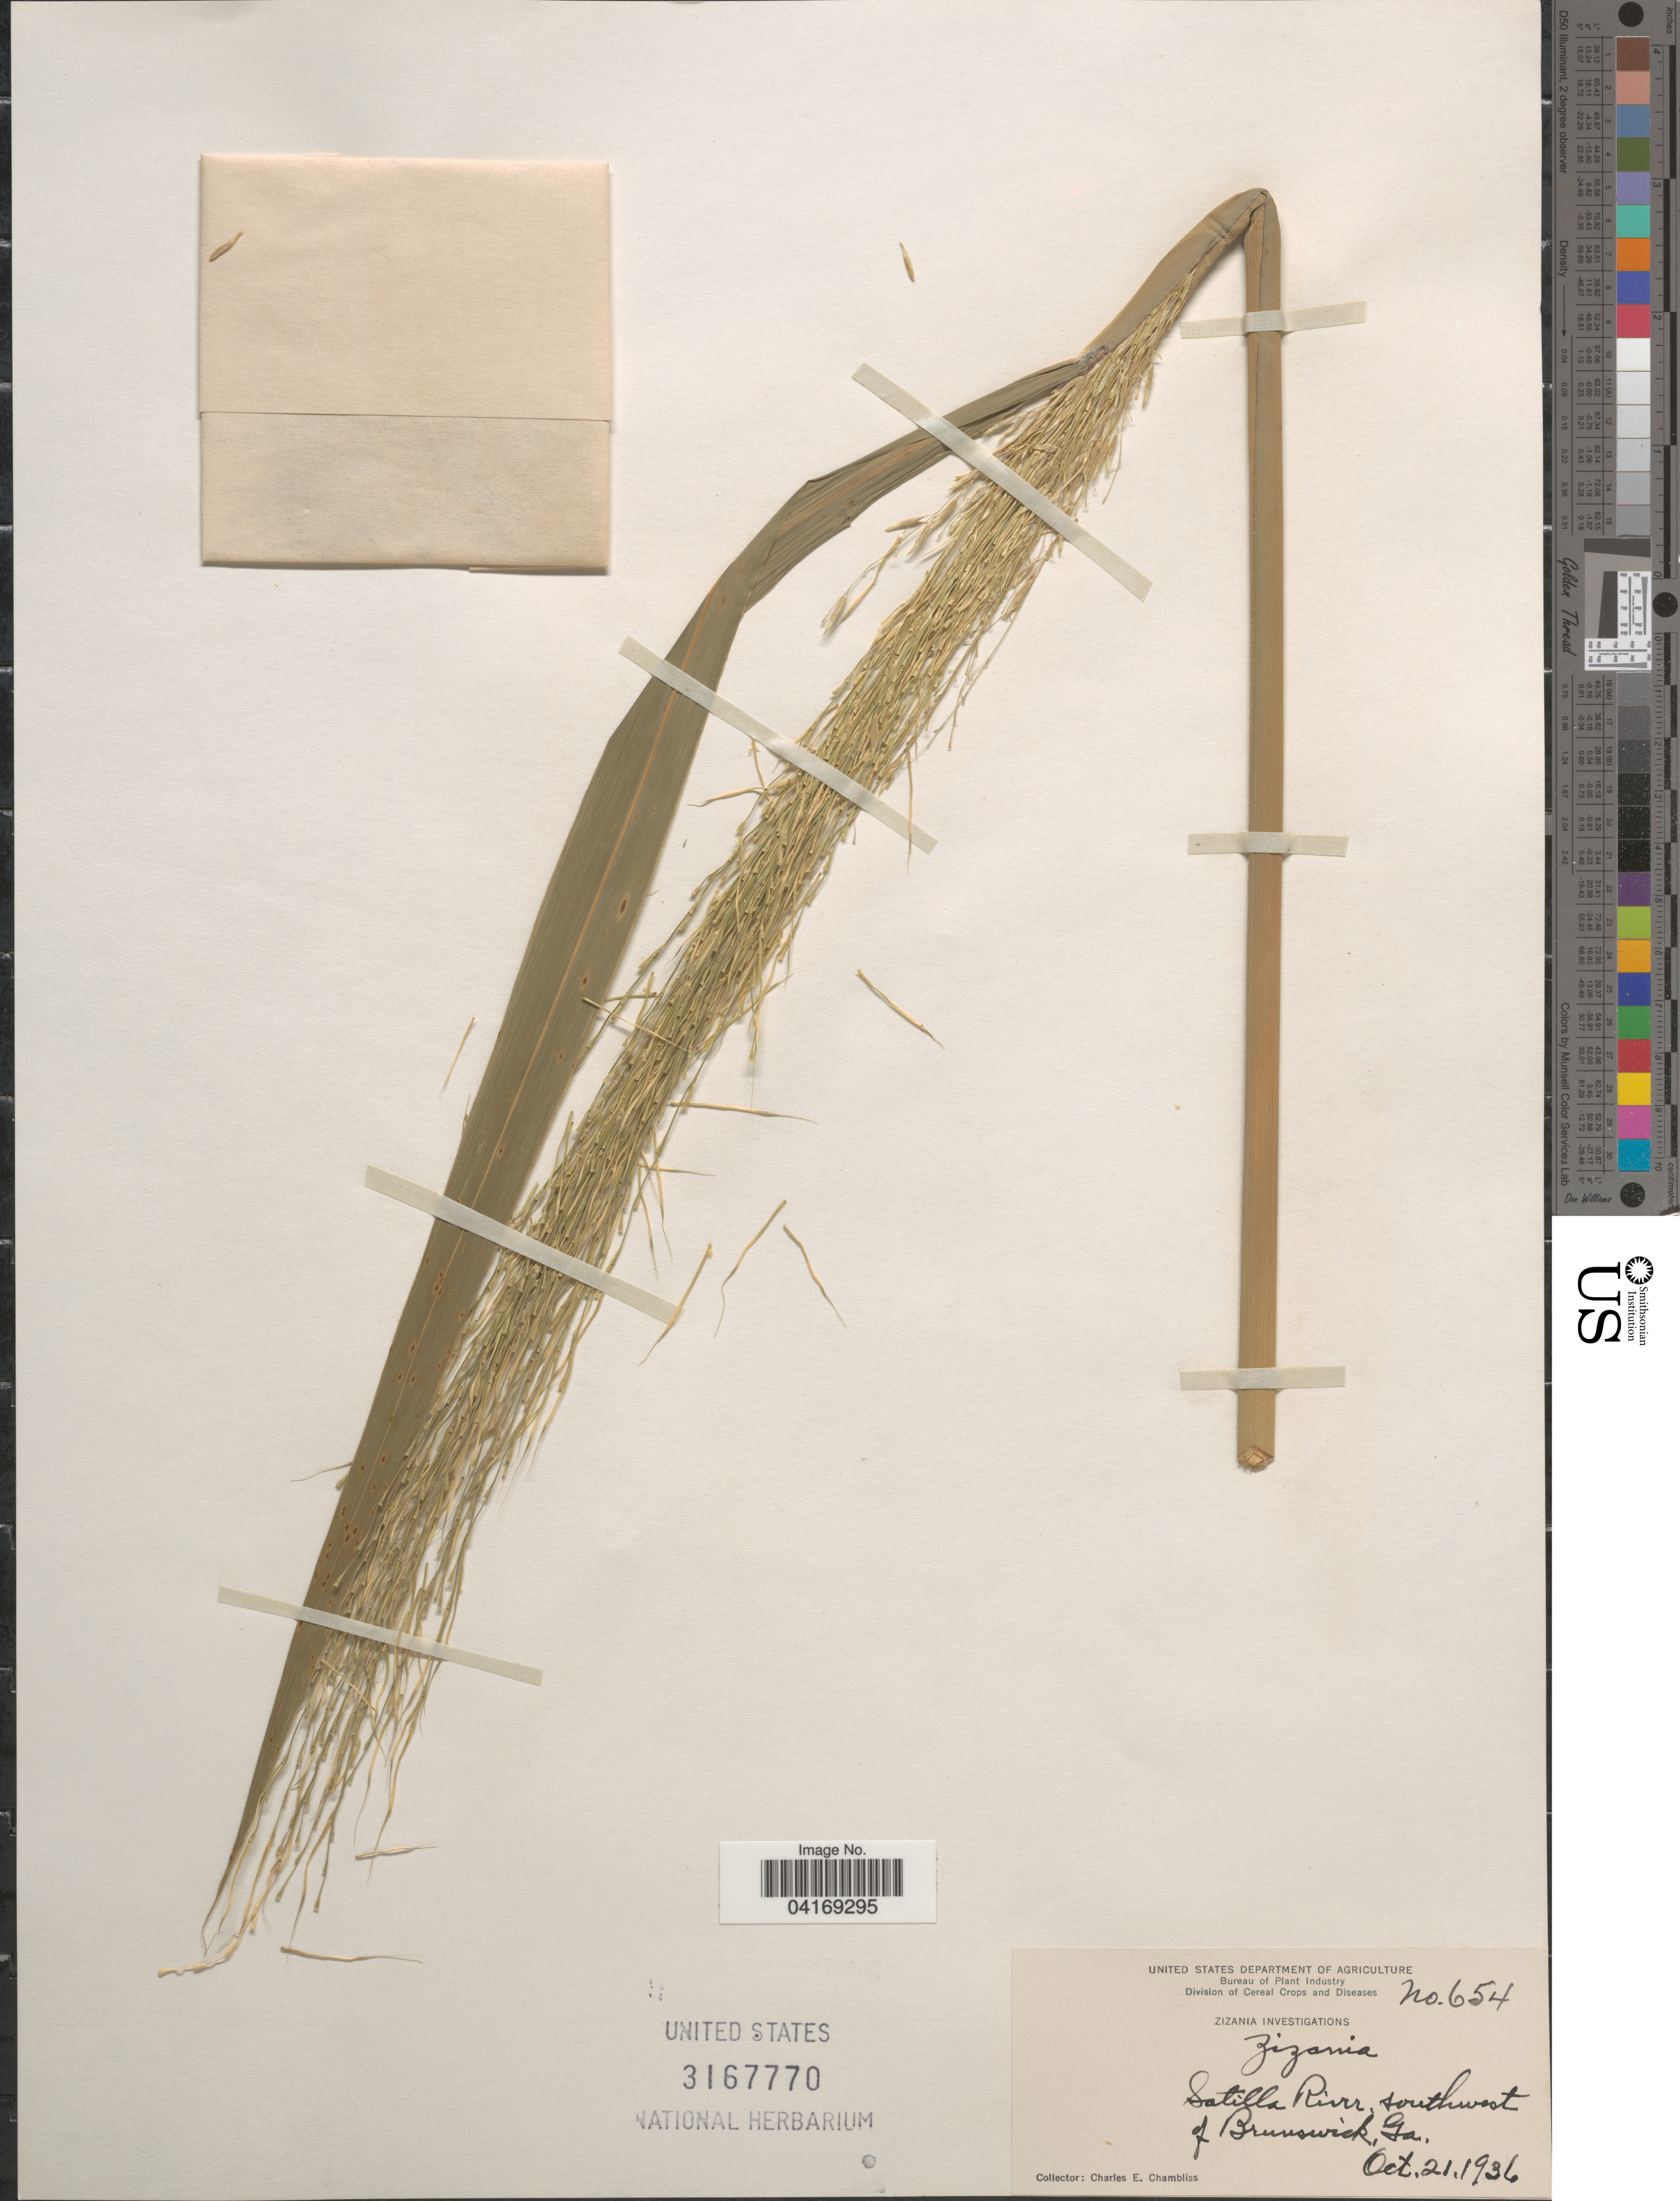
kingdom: Plantae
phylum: Tracheophyta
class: Liliopsida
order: Poales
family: Poaceae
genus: Zizania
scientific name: Zizania sp.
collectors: C. Chambliss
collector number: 654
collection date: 1936-10-21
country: United States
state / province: Georgia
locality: Satilla River, southwest of Brunswick.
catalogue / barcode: US 3167770